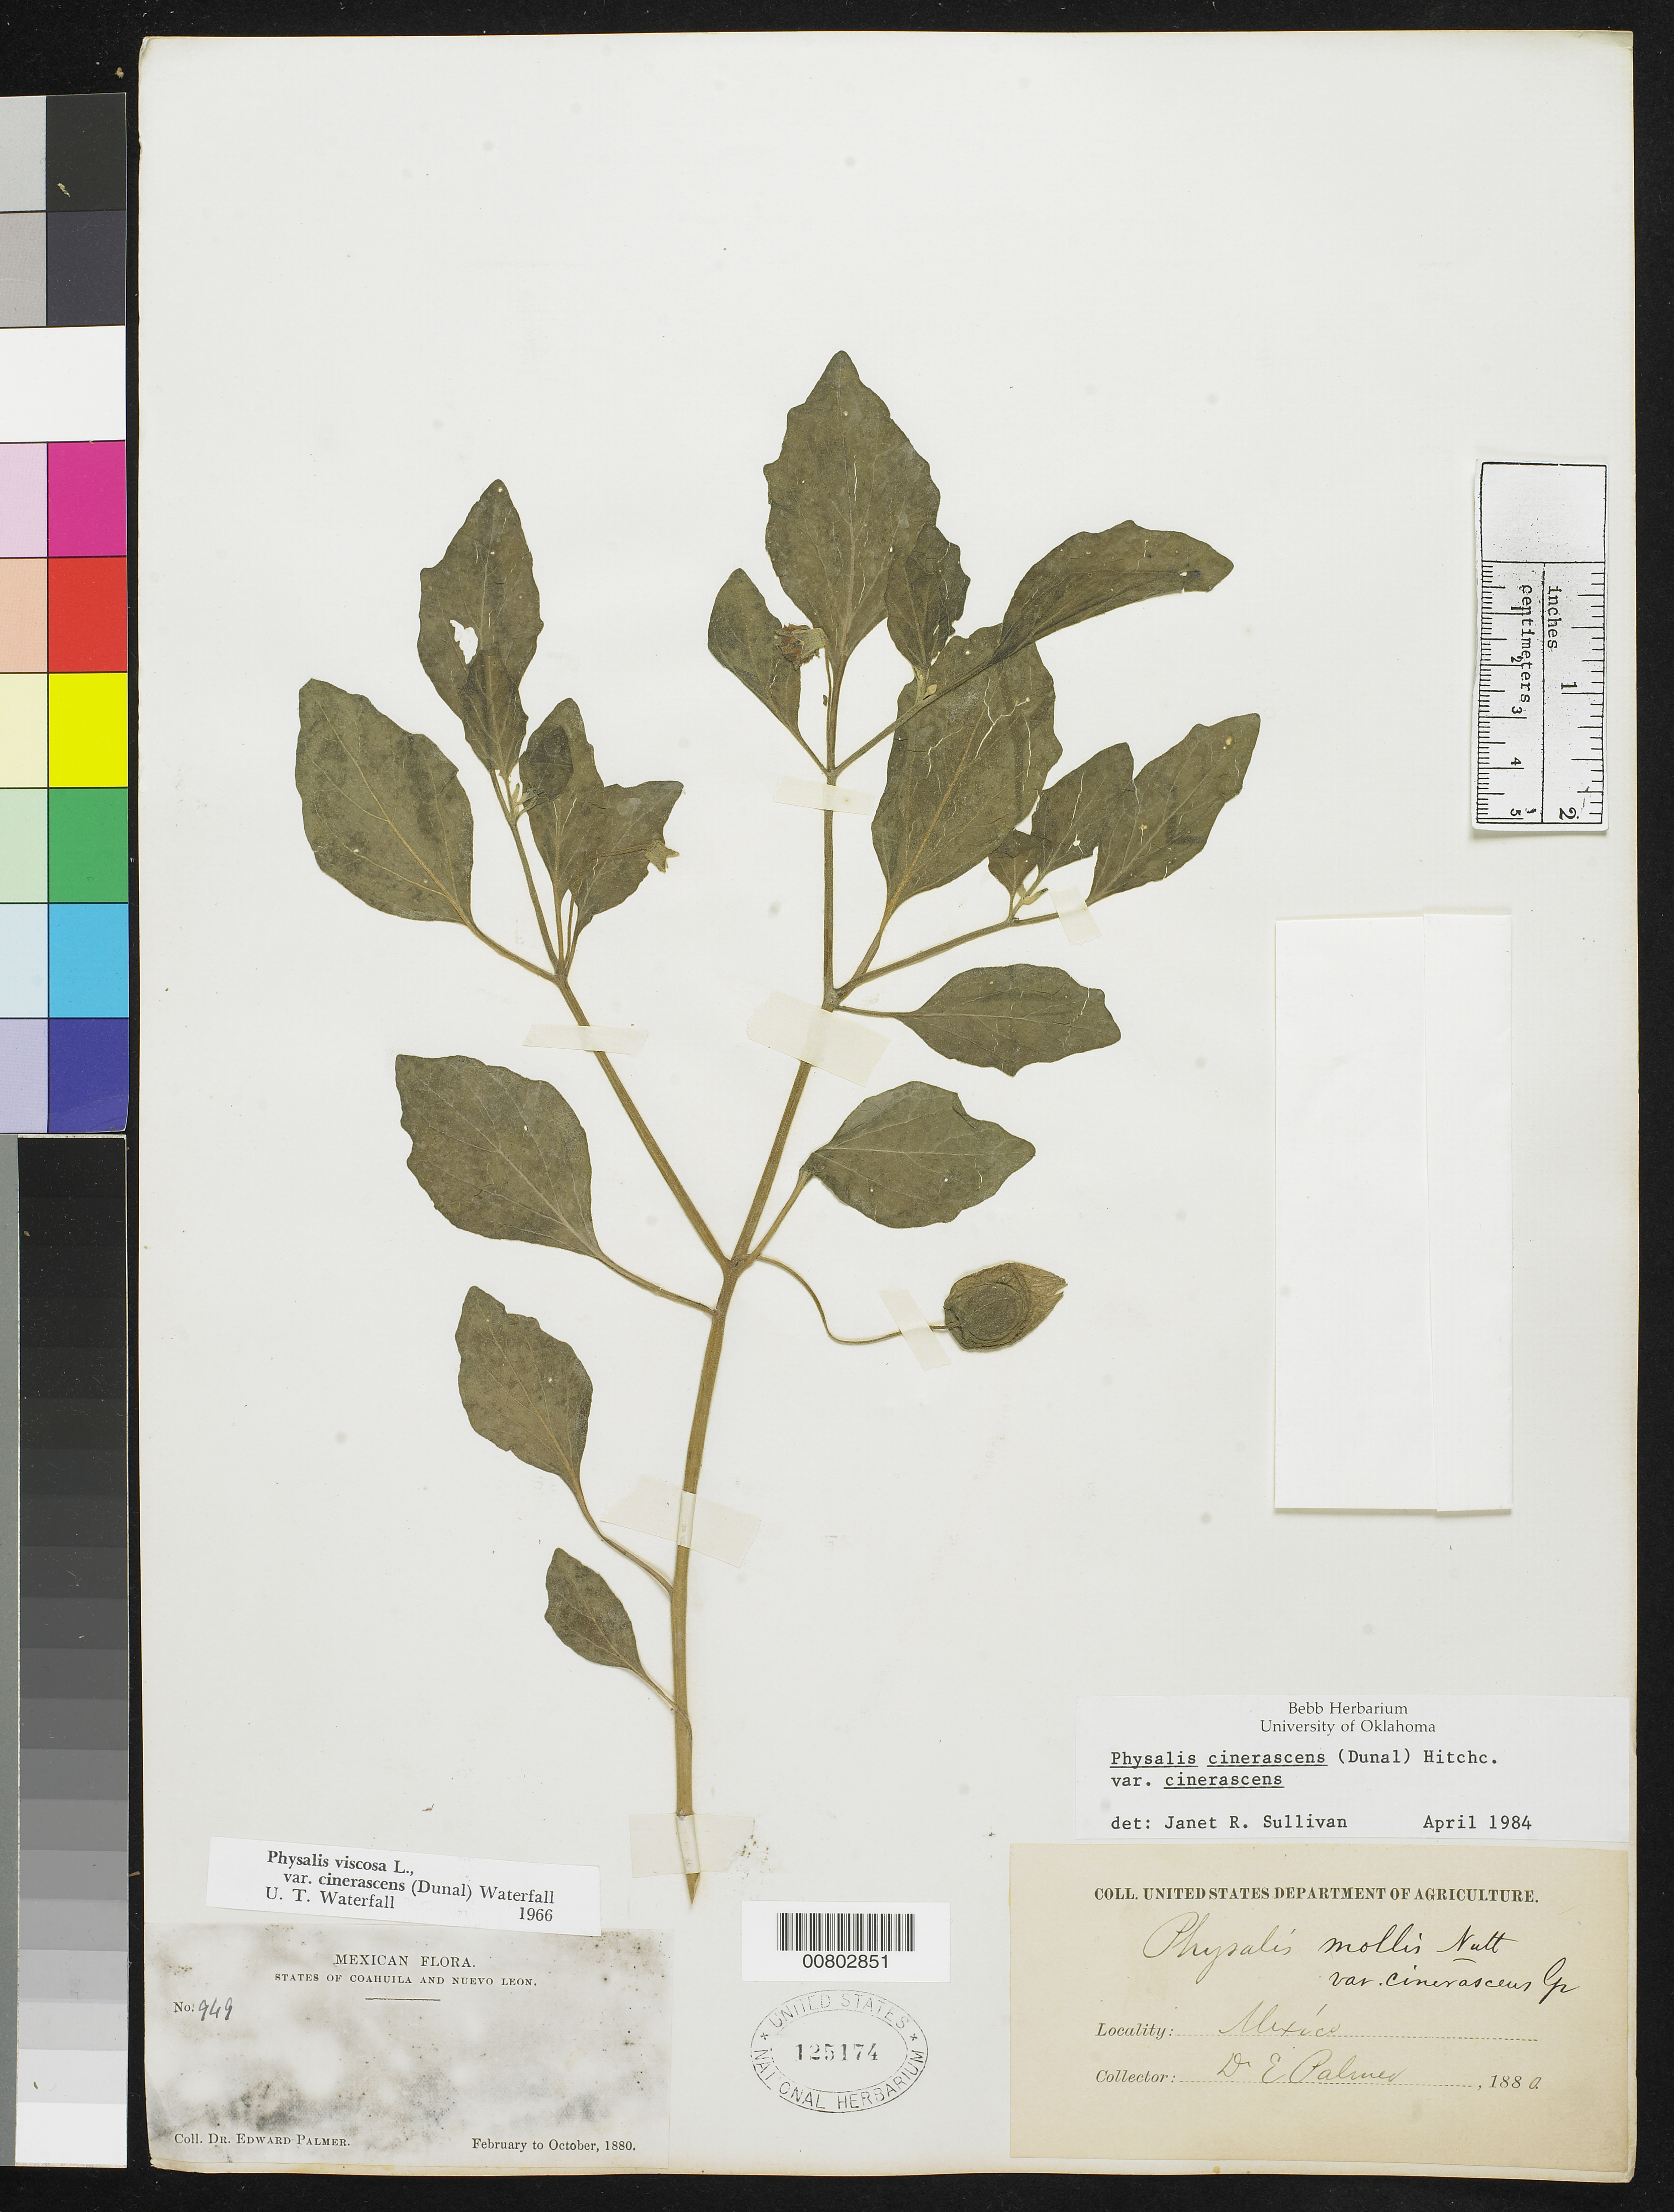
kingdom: Plantae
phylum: Tracheophyta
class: Magnoliopsida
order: Solanales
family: Solanaceae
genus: Physalis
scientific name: Physalis cinerascens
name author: (Dunal) Hitchc.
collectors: E. Palmer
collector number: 949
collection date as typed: Feb 1880 to -- Oct 1880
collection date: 1880-02/1880-10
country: Mexico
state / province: Coahuila / Nuevo León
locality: States of Coahuila and Nuevo León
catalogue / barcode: US 125174